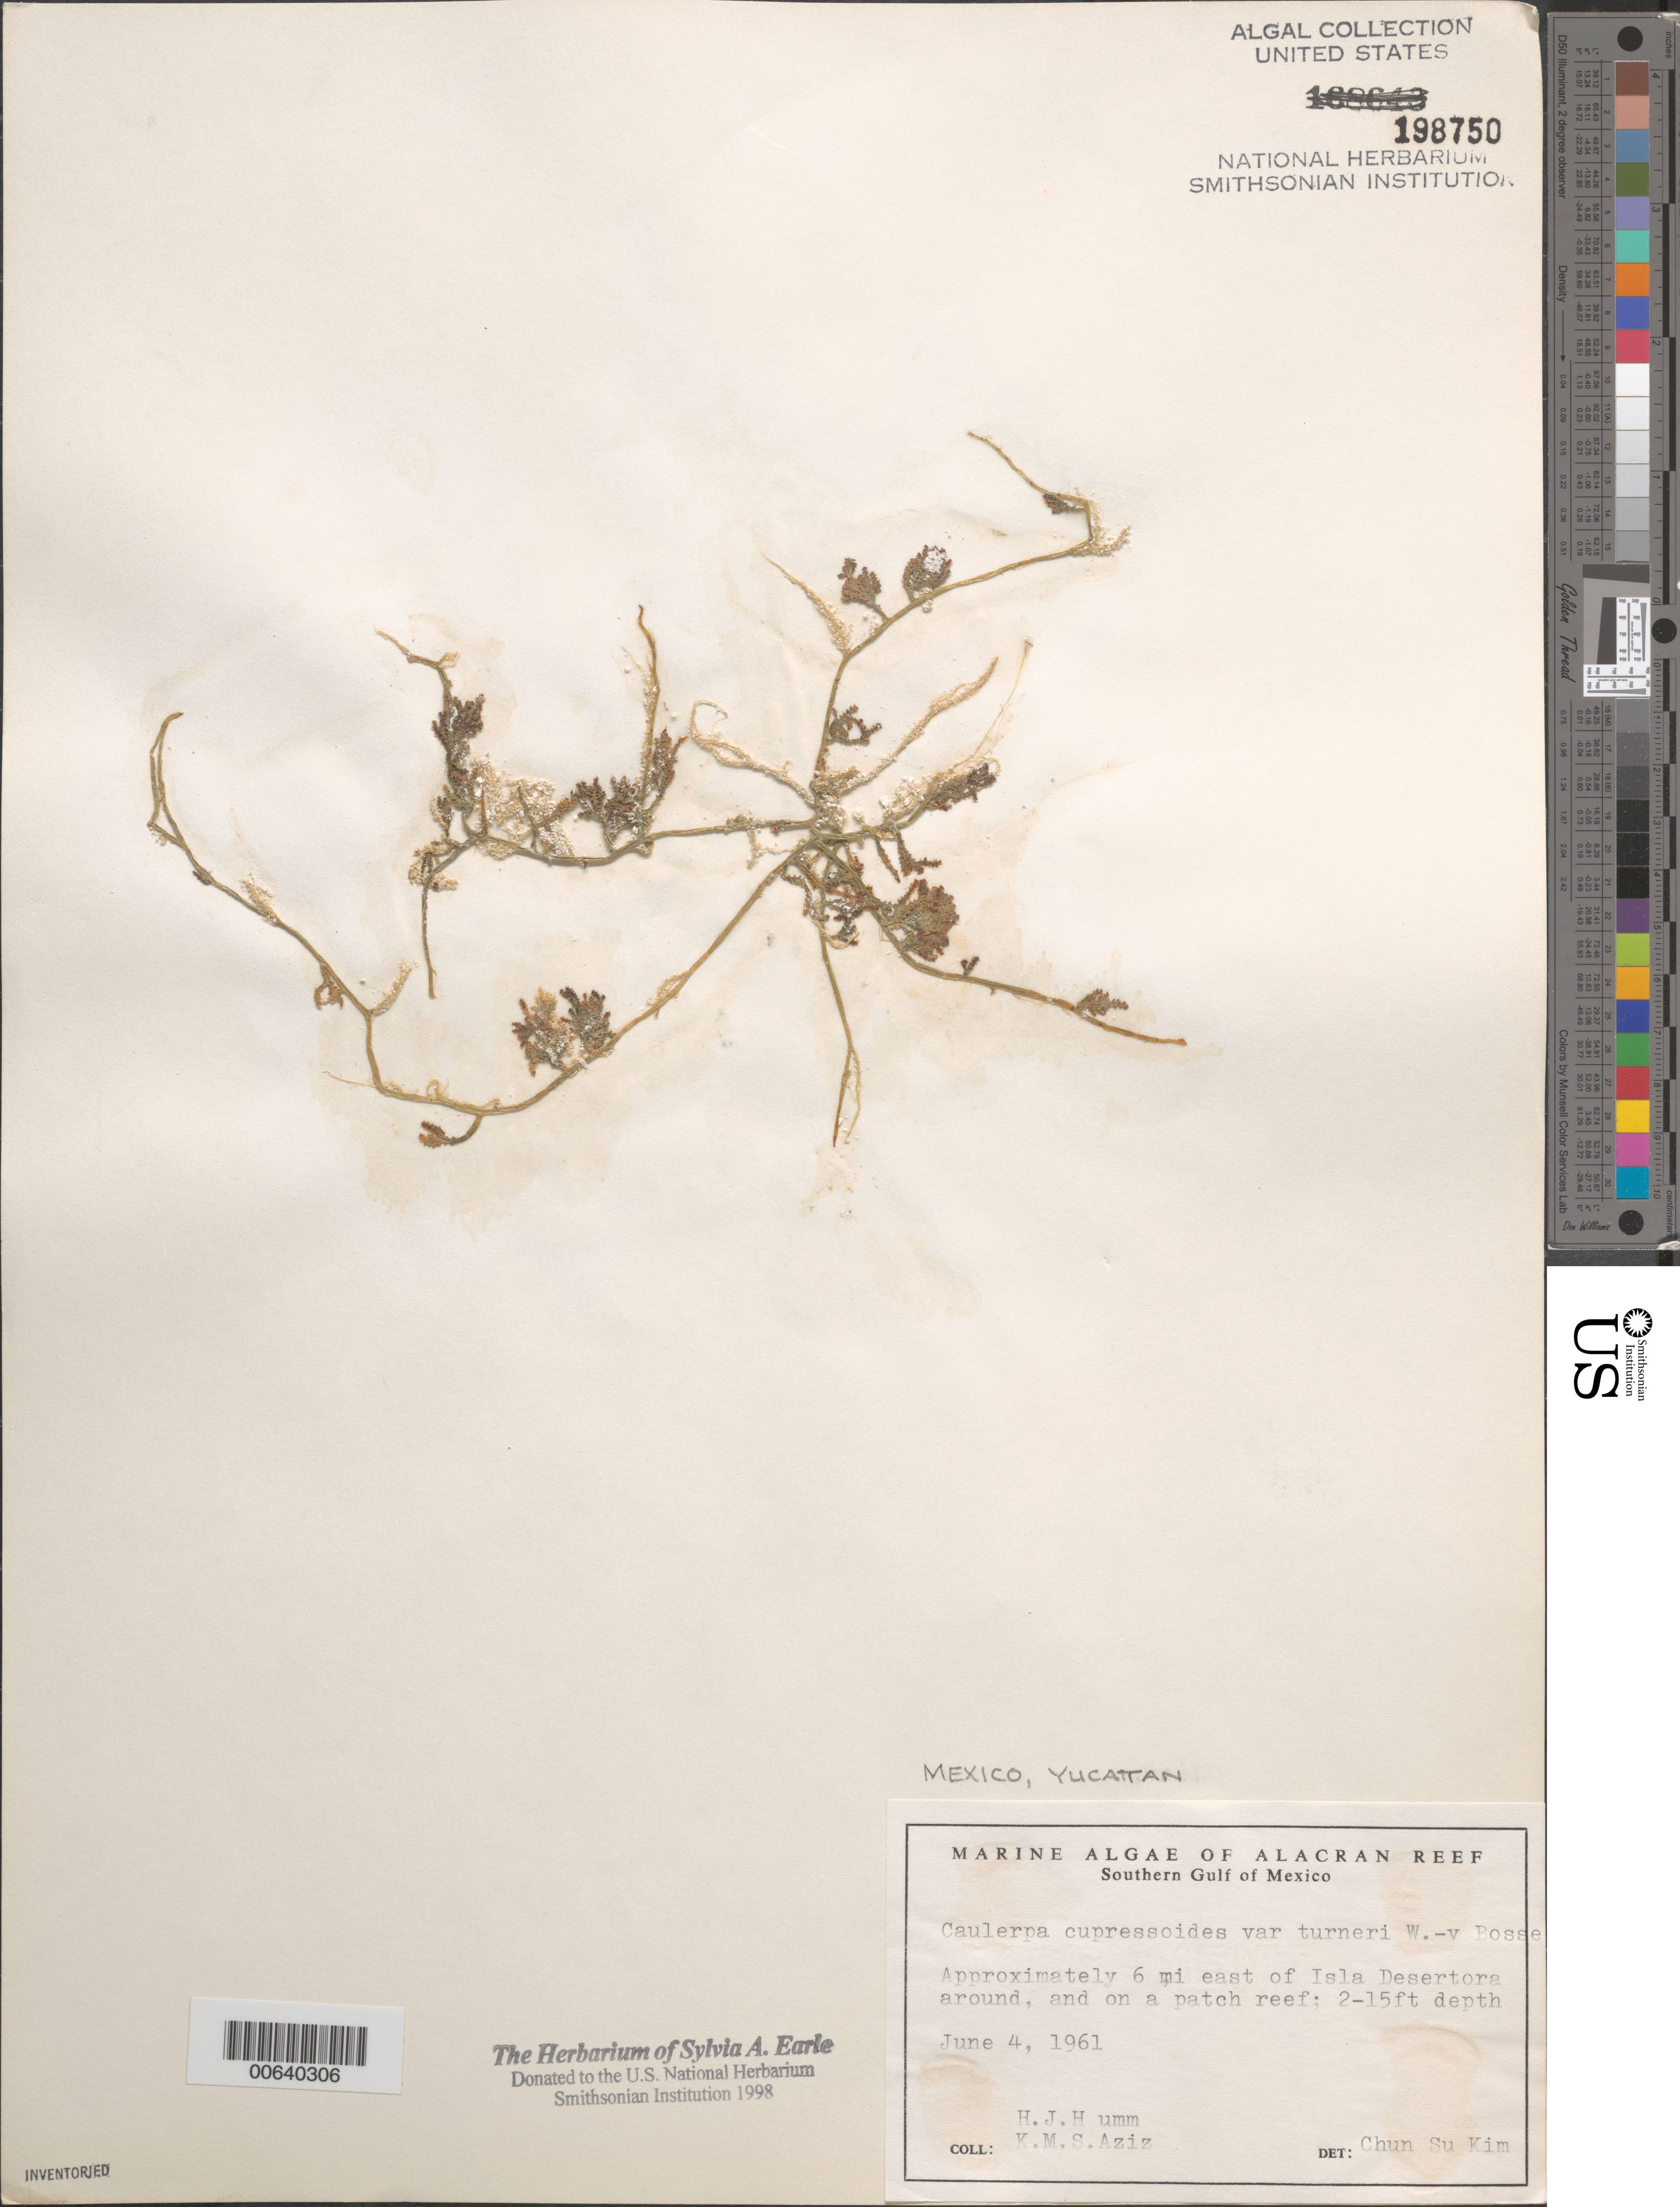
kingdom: Plantae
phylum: Chlorophyta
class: Ulvophyceae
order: Bryopsidales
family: Caulerpaceae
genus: Caulerpa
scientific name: Caulerpa cupressoides var. turneri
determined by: Kim, Chun Su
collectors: H. J. Humm & K. M. Aziz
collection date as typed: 04 Jun 1961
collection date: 1961-06-04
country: Mexico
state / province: Yucatan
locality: Alacran Reef, ca. 6 miles E of Isla Desertora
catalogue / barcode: US 198750